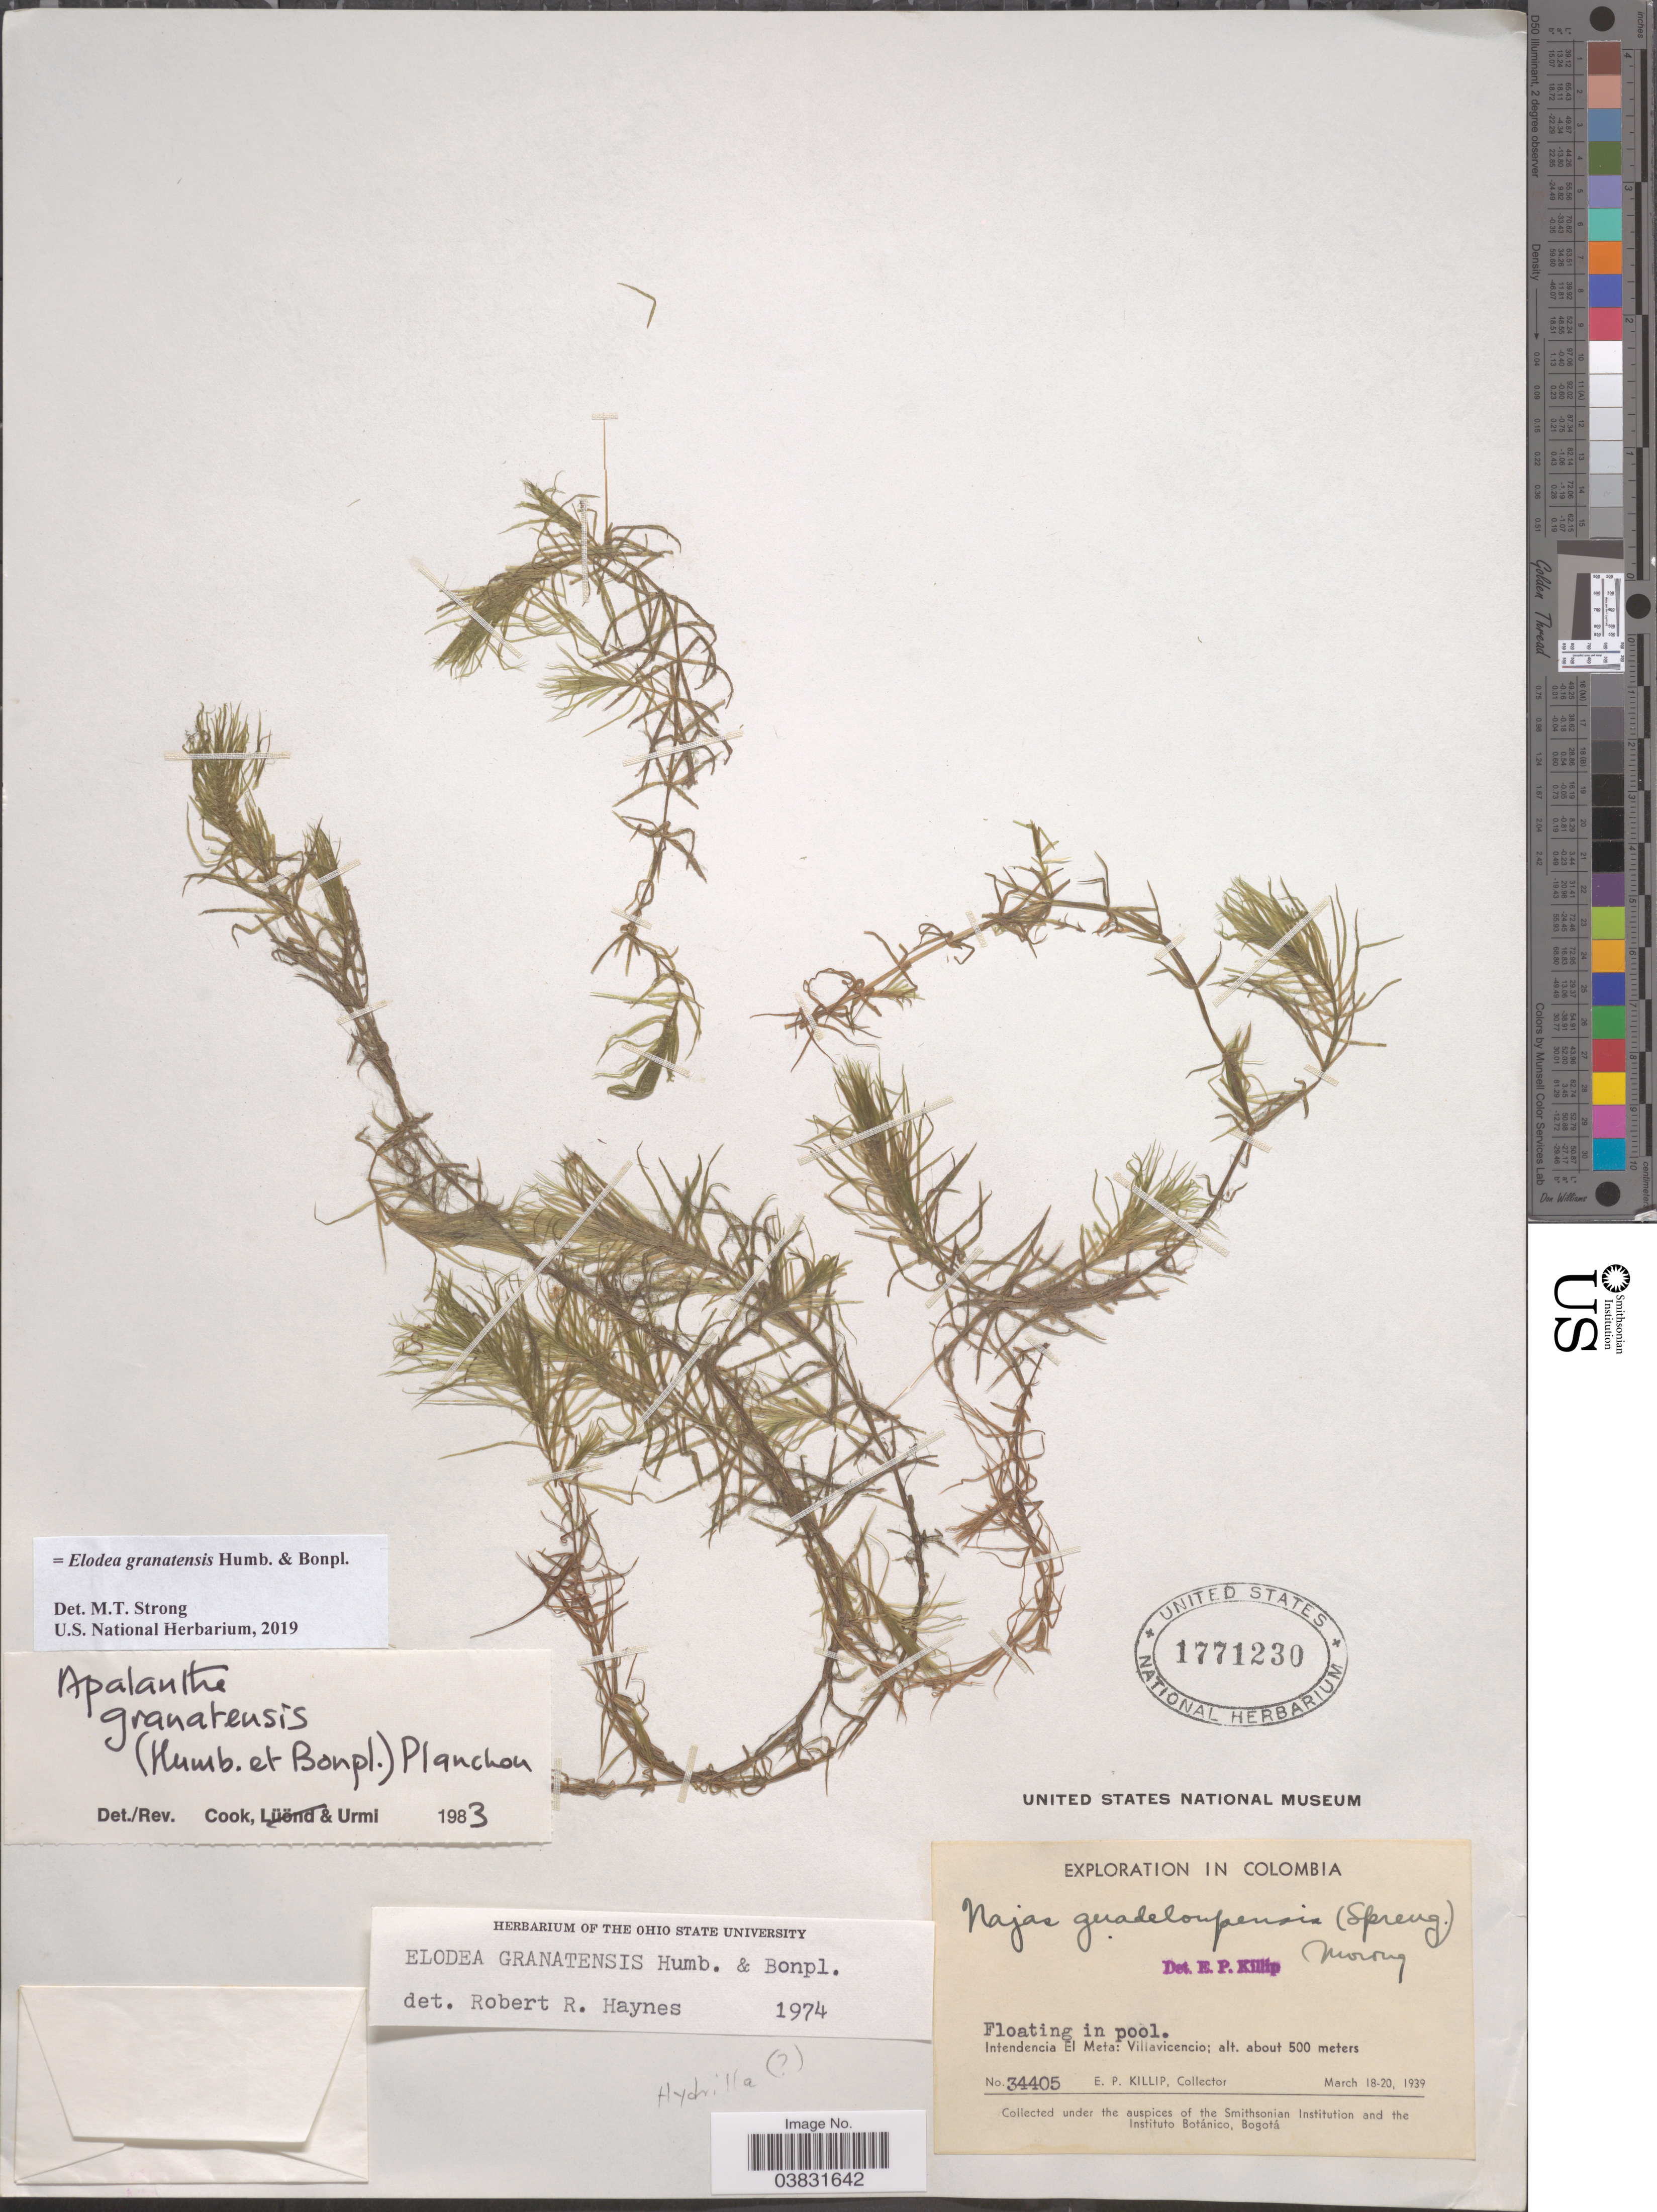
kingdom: Plantae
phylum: Tracheophyta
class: Liliopsida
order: Alismatales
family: Hydrocharitaceae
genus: Elodea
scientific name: Elodea granatensis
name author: Humb. & Bonpl.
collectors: E. P. Killip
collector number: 34405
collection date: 1939-03-18/1939-03-20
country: Colombia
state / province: Meta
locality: Intendencia El Meta: Villavicencio.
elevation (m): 500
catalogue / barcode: US 1771230